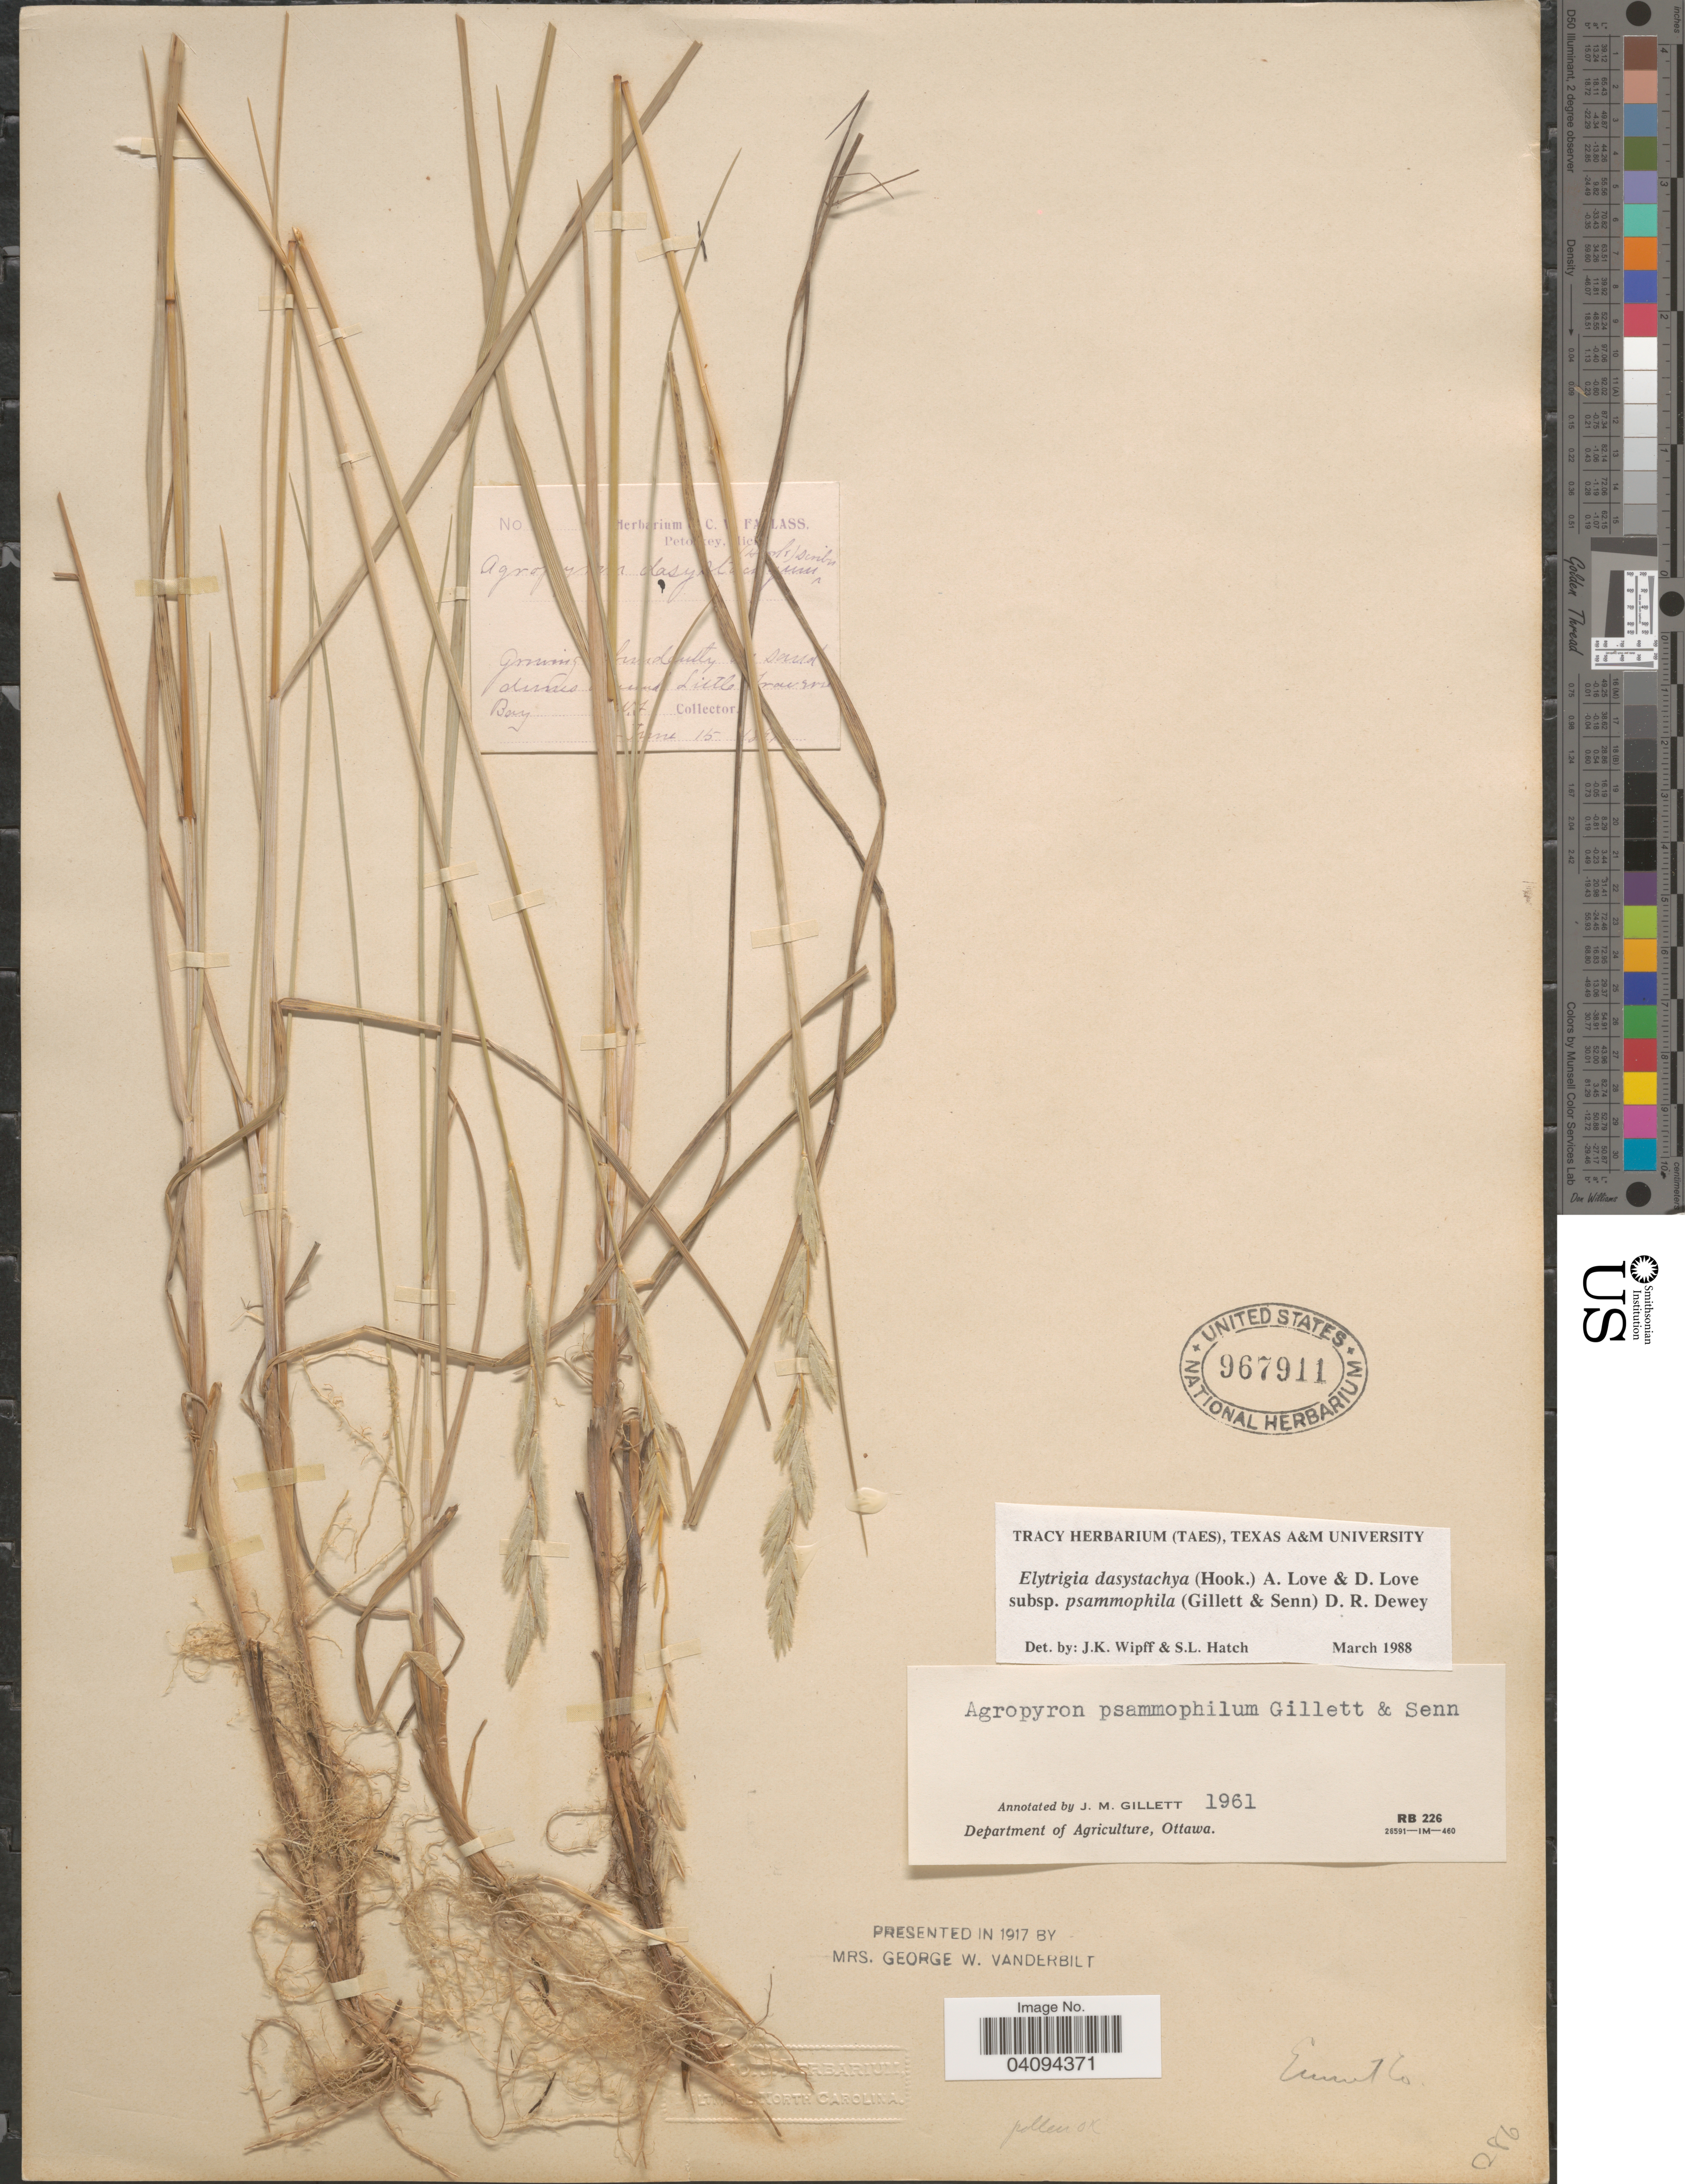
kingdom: Plantae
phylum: Tracheophyta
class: Liliopsida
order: Poales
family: Poaceae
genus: Elymus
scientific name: Elymus lanceolatus subsp. psammophilus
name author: (J.M. Gillett & H. Senn) Á. Löve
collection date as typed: June 15 189!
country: United States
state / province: Michigan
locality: Sand dunes around Little Traverse Bay. Emmet Co.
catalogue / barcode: US 967911